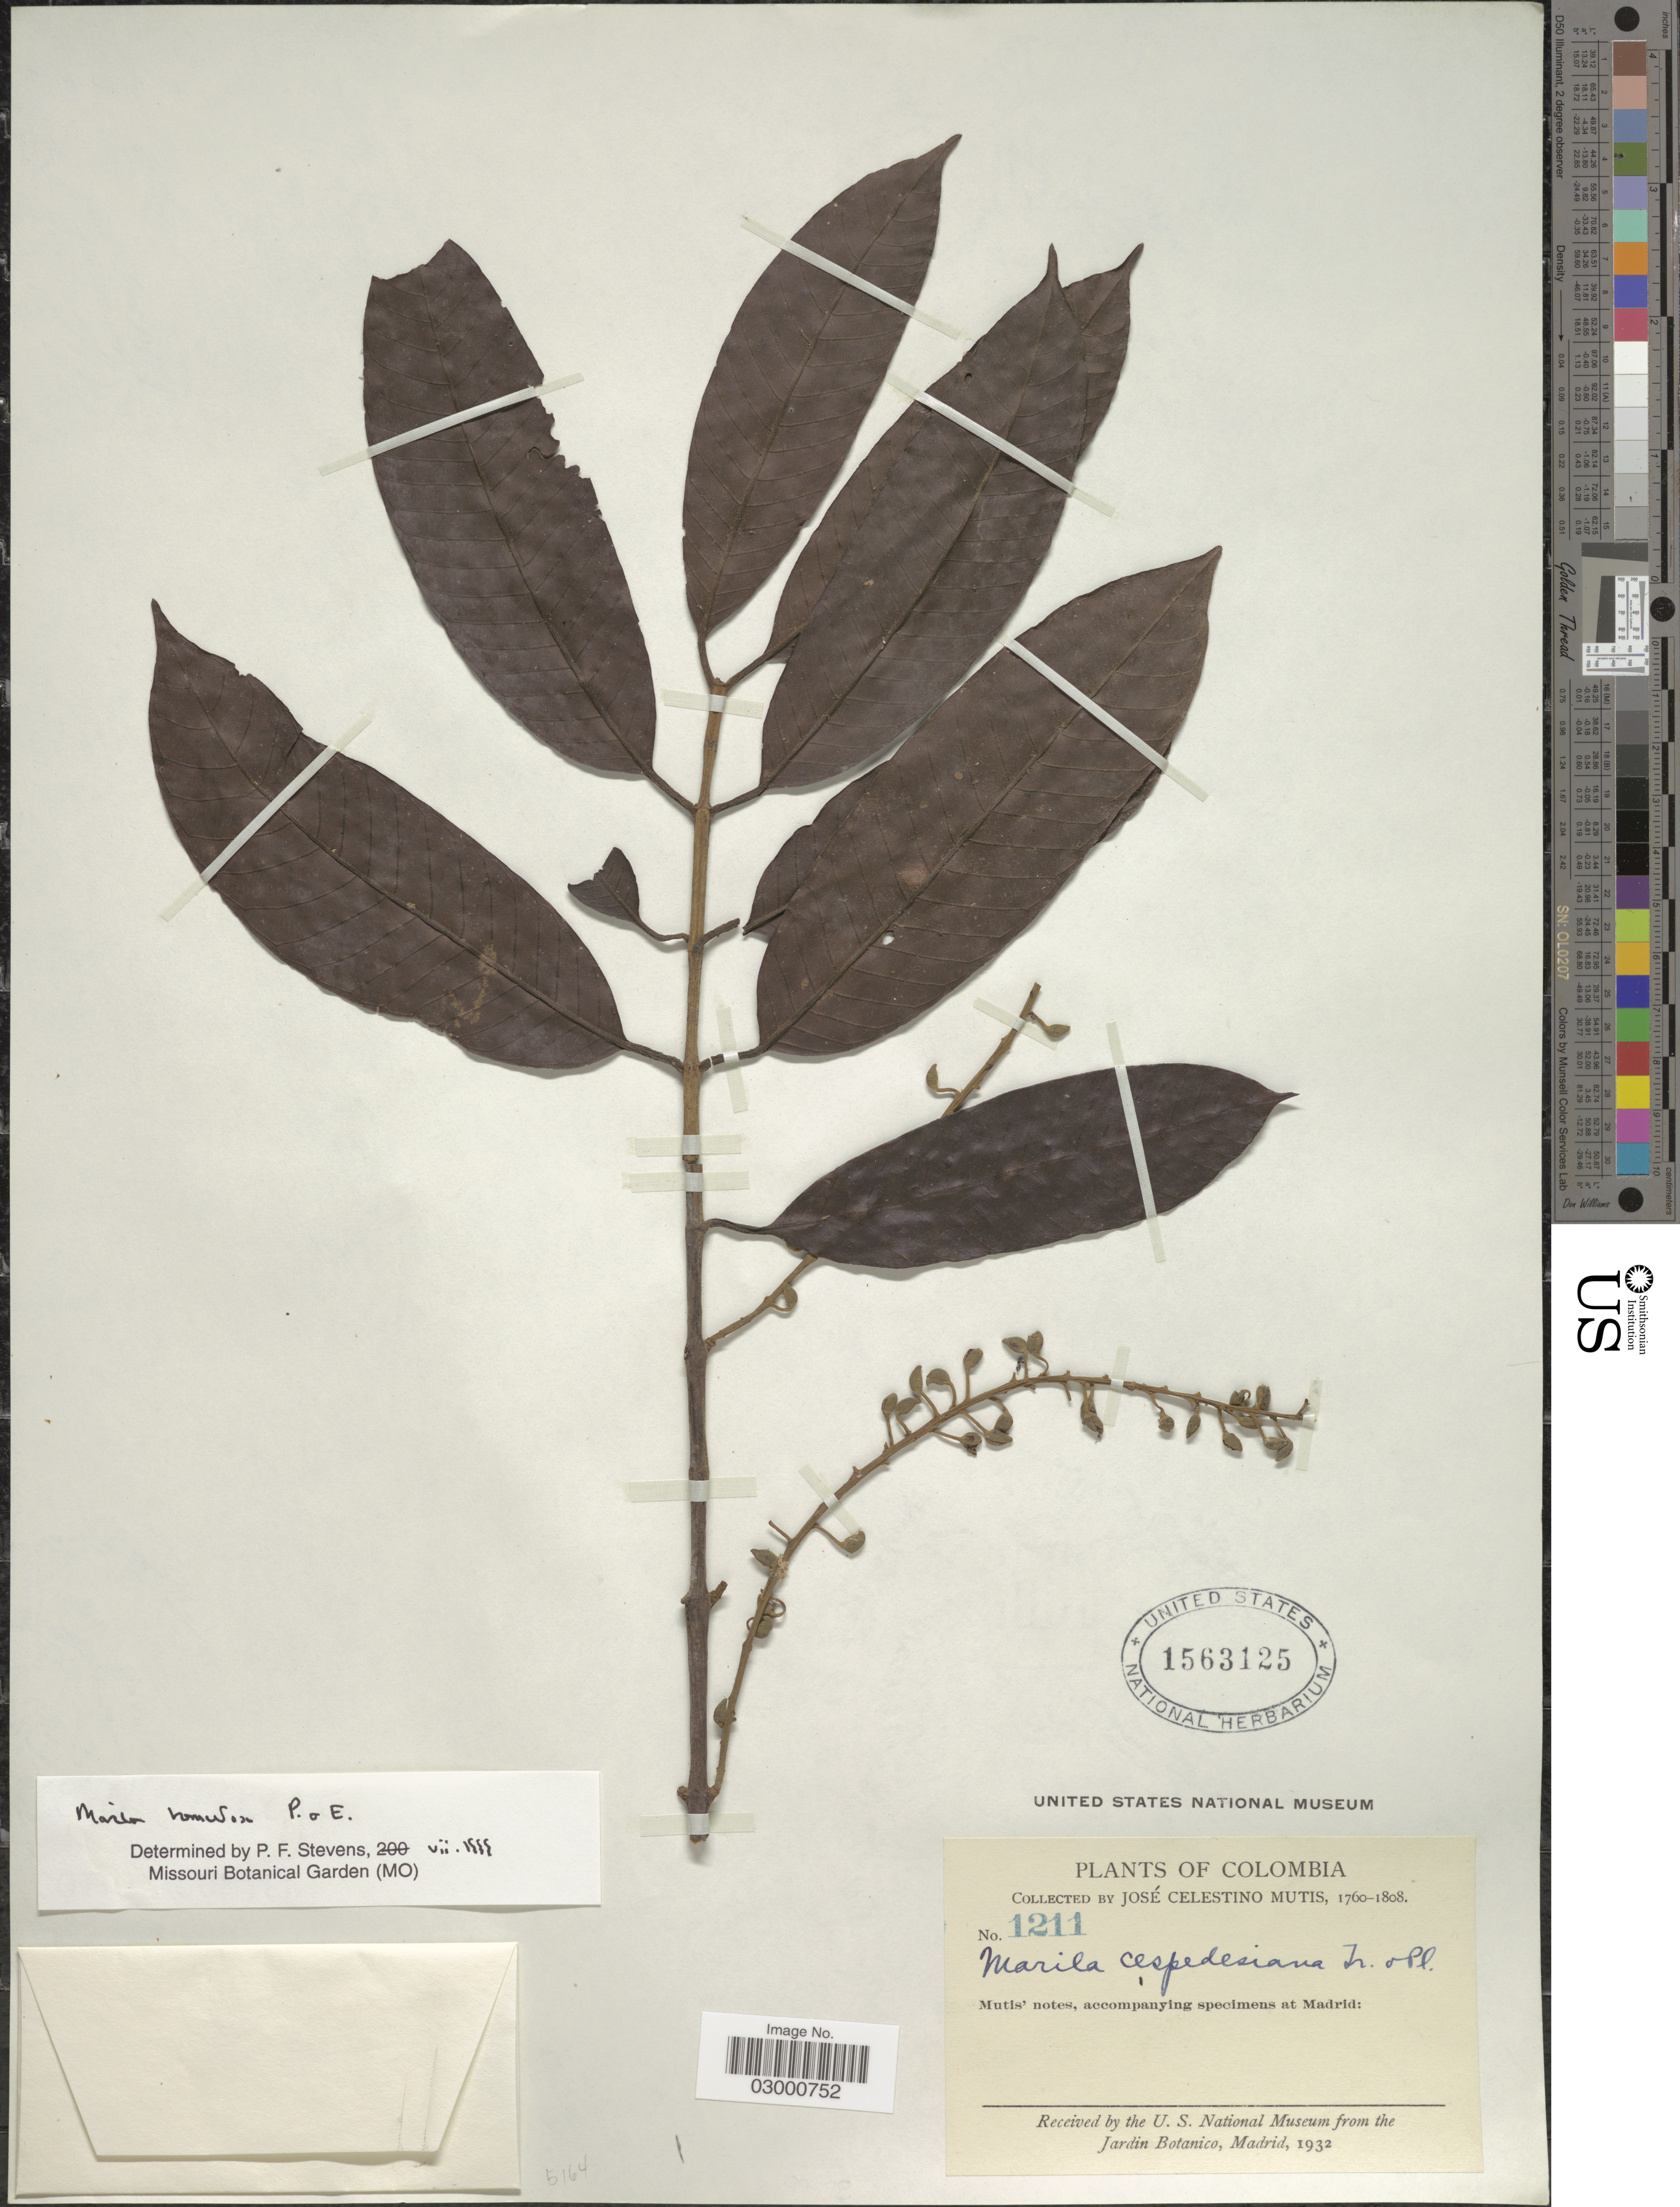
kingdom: Plantae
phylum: Tracheophyta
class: Magnoliopsida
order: Malpighiales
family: Calophyllaceae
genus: Marila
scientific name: Marila tomentosa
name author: Poepp.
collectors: J. C. B. Mutis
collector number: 1211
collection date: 1760/1808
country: Colombia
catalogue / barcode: US 1563125